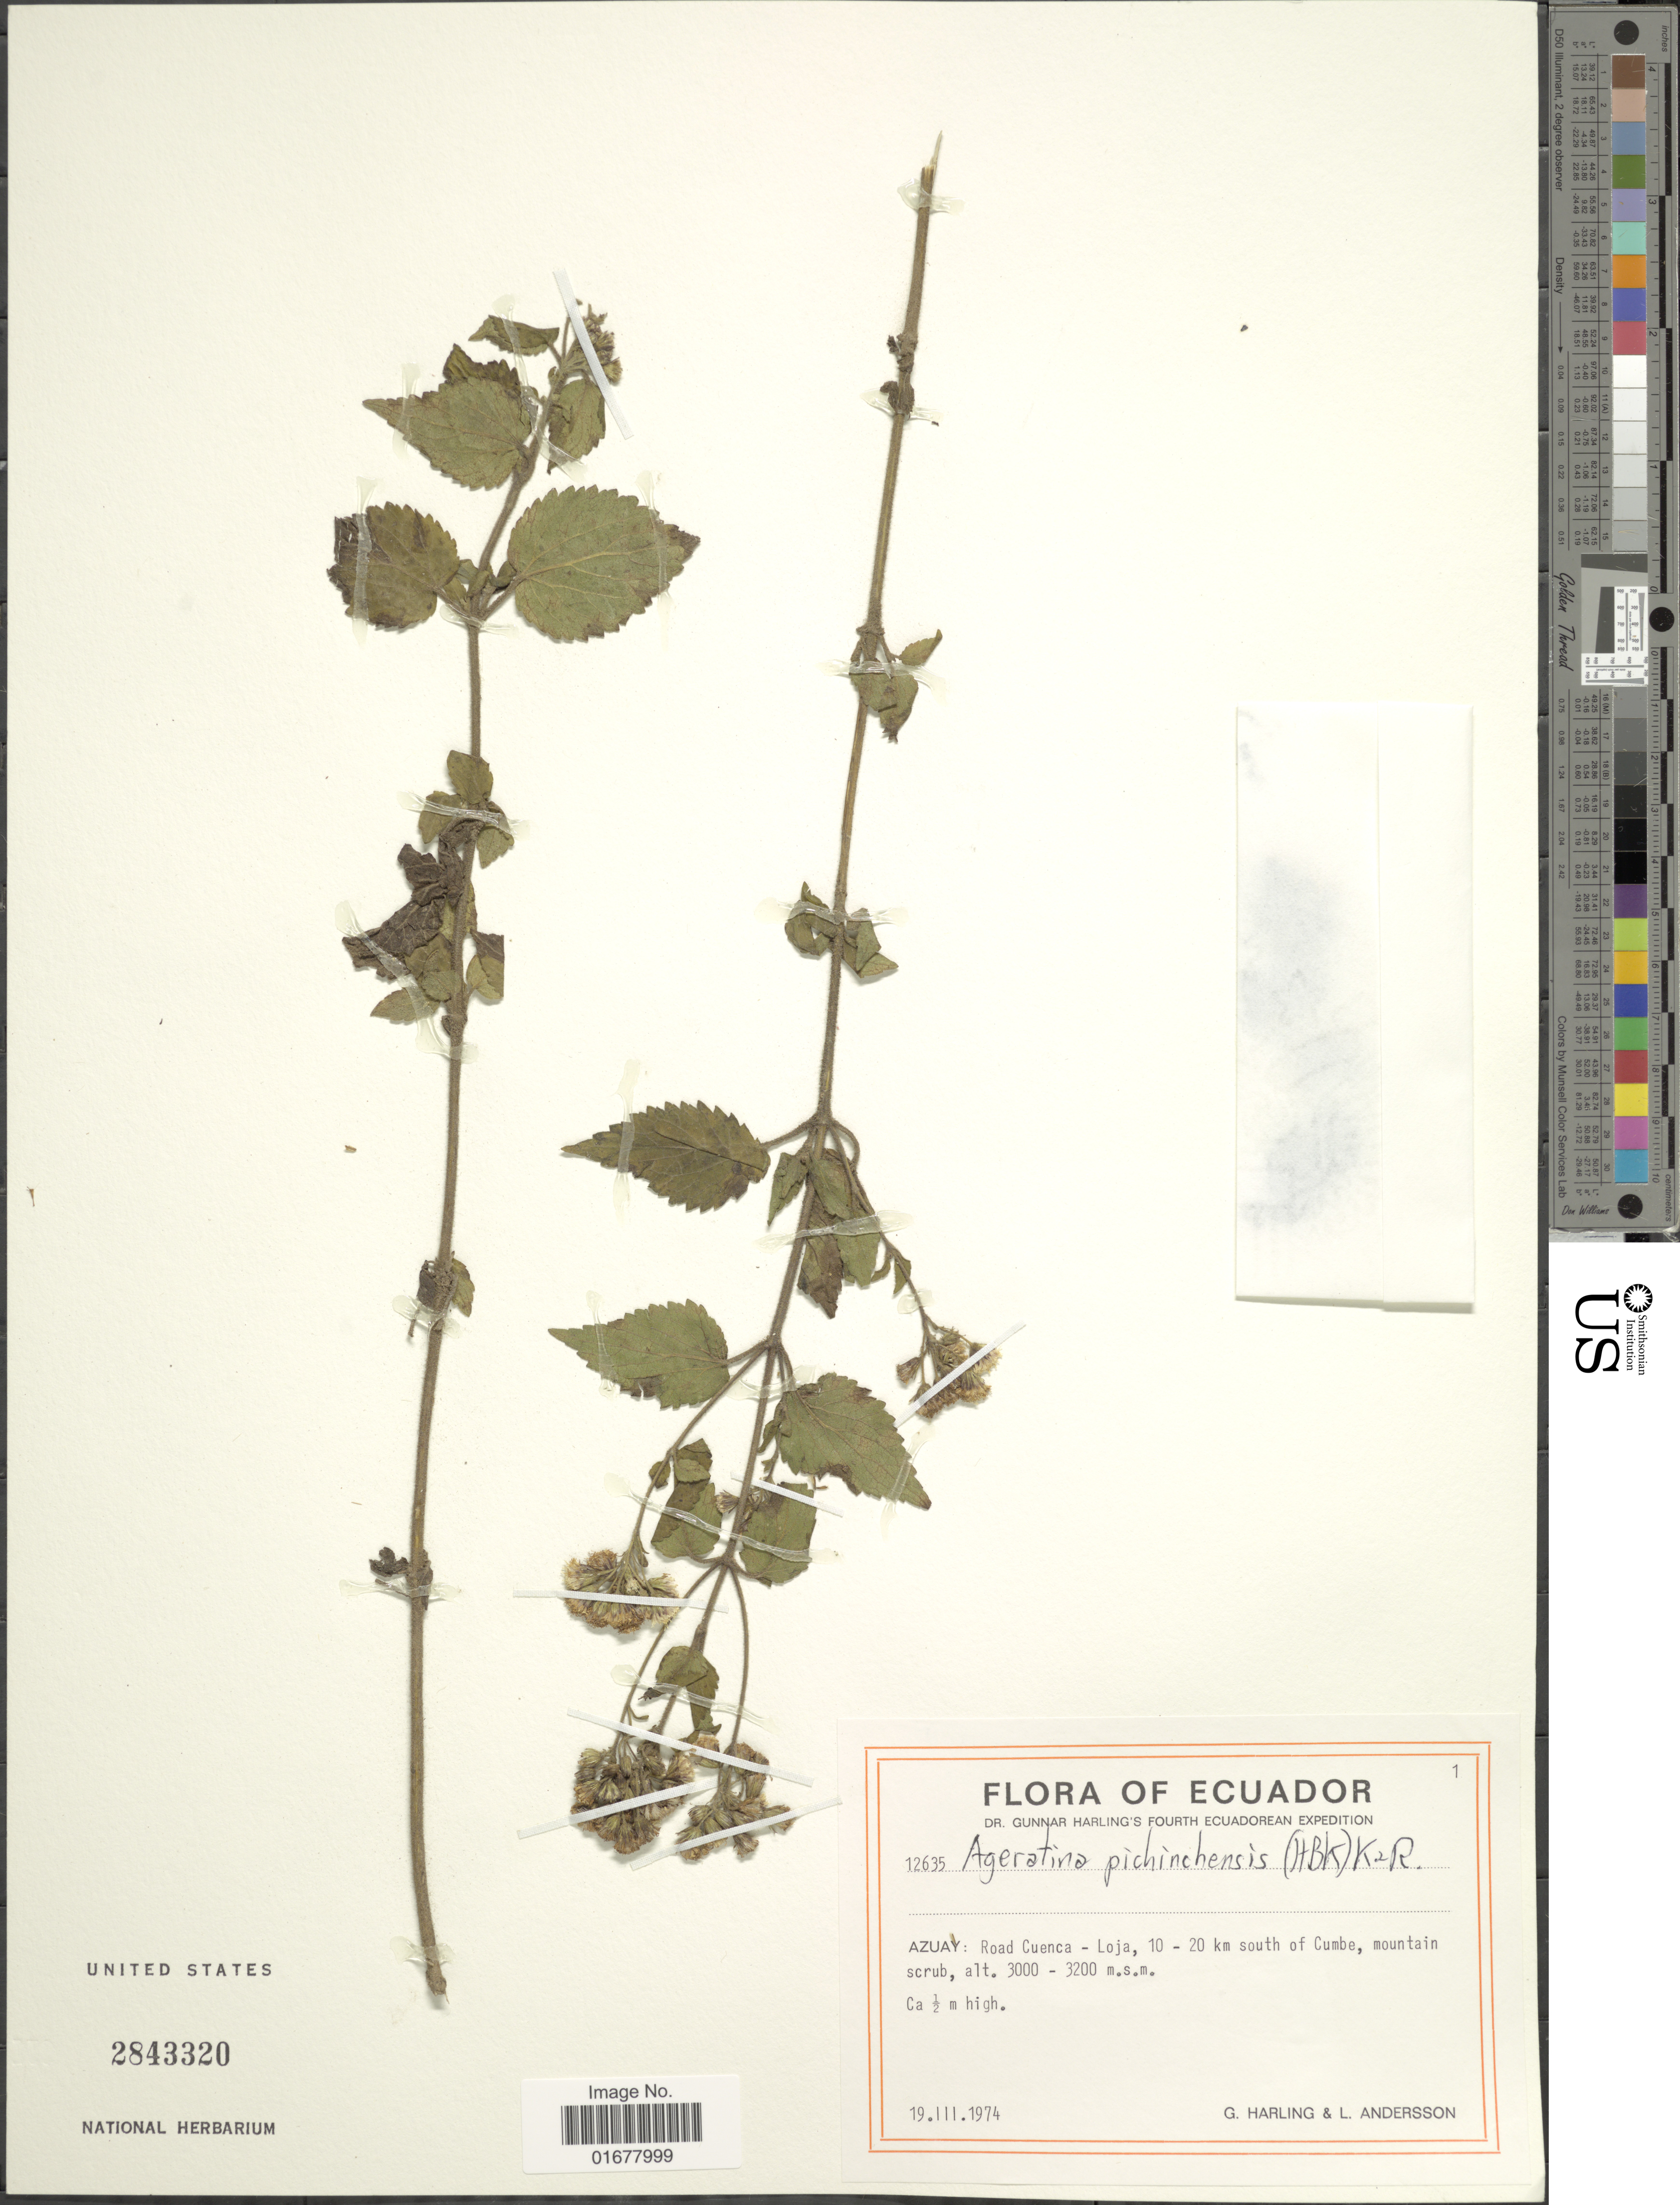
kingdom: Plantae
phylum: Tracheophyta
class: Magnoliopsida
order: Asterales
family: Asteraceae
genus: Ageratina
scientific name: Ageratina pichinchensis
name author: (Kunth) R.M. King & H. Rob.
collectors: G. Harling & L. Andersson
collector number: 12635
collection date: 1974-03-19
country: Ecuador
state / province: Azuay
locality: Azuay: Road Cuenca - Loja, 10-20 km south of Cumbe, mountain scrub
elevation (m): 3000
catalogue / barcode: US 2843320